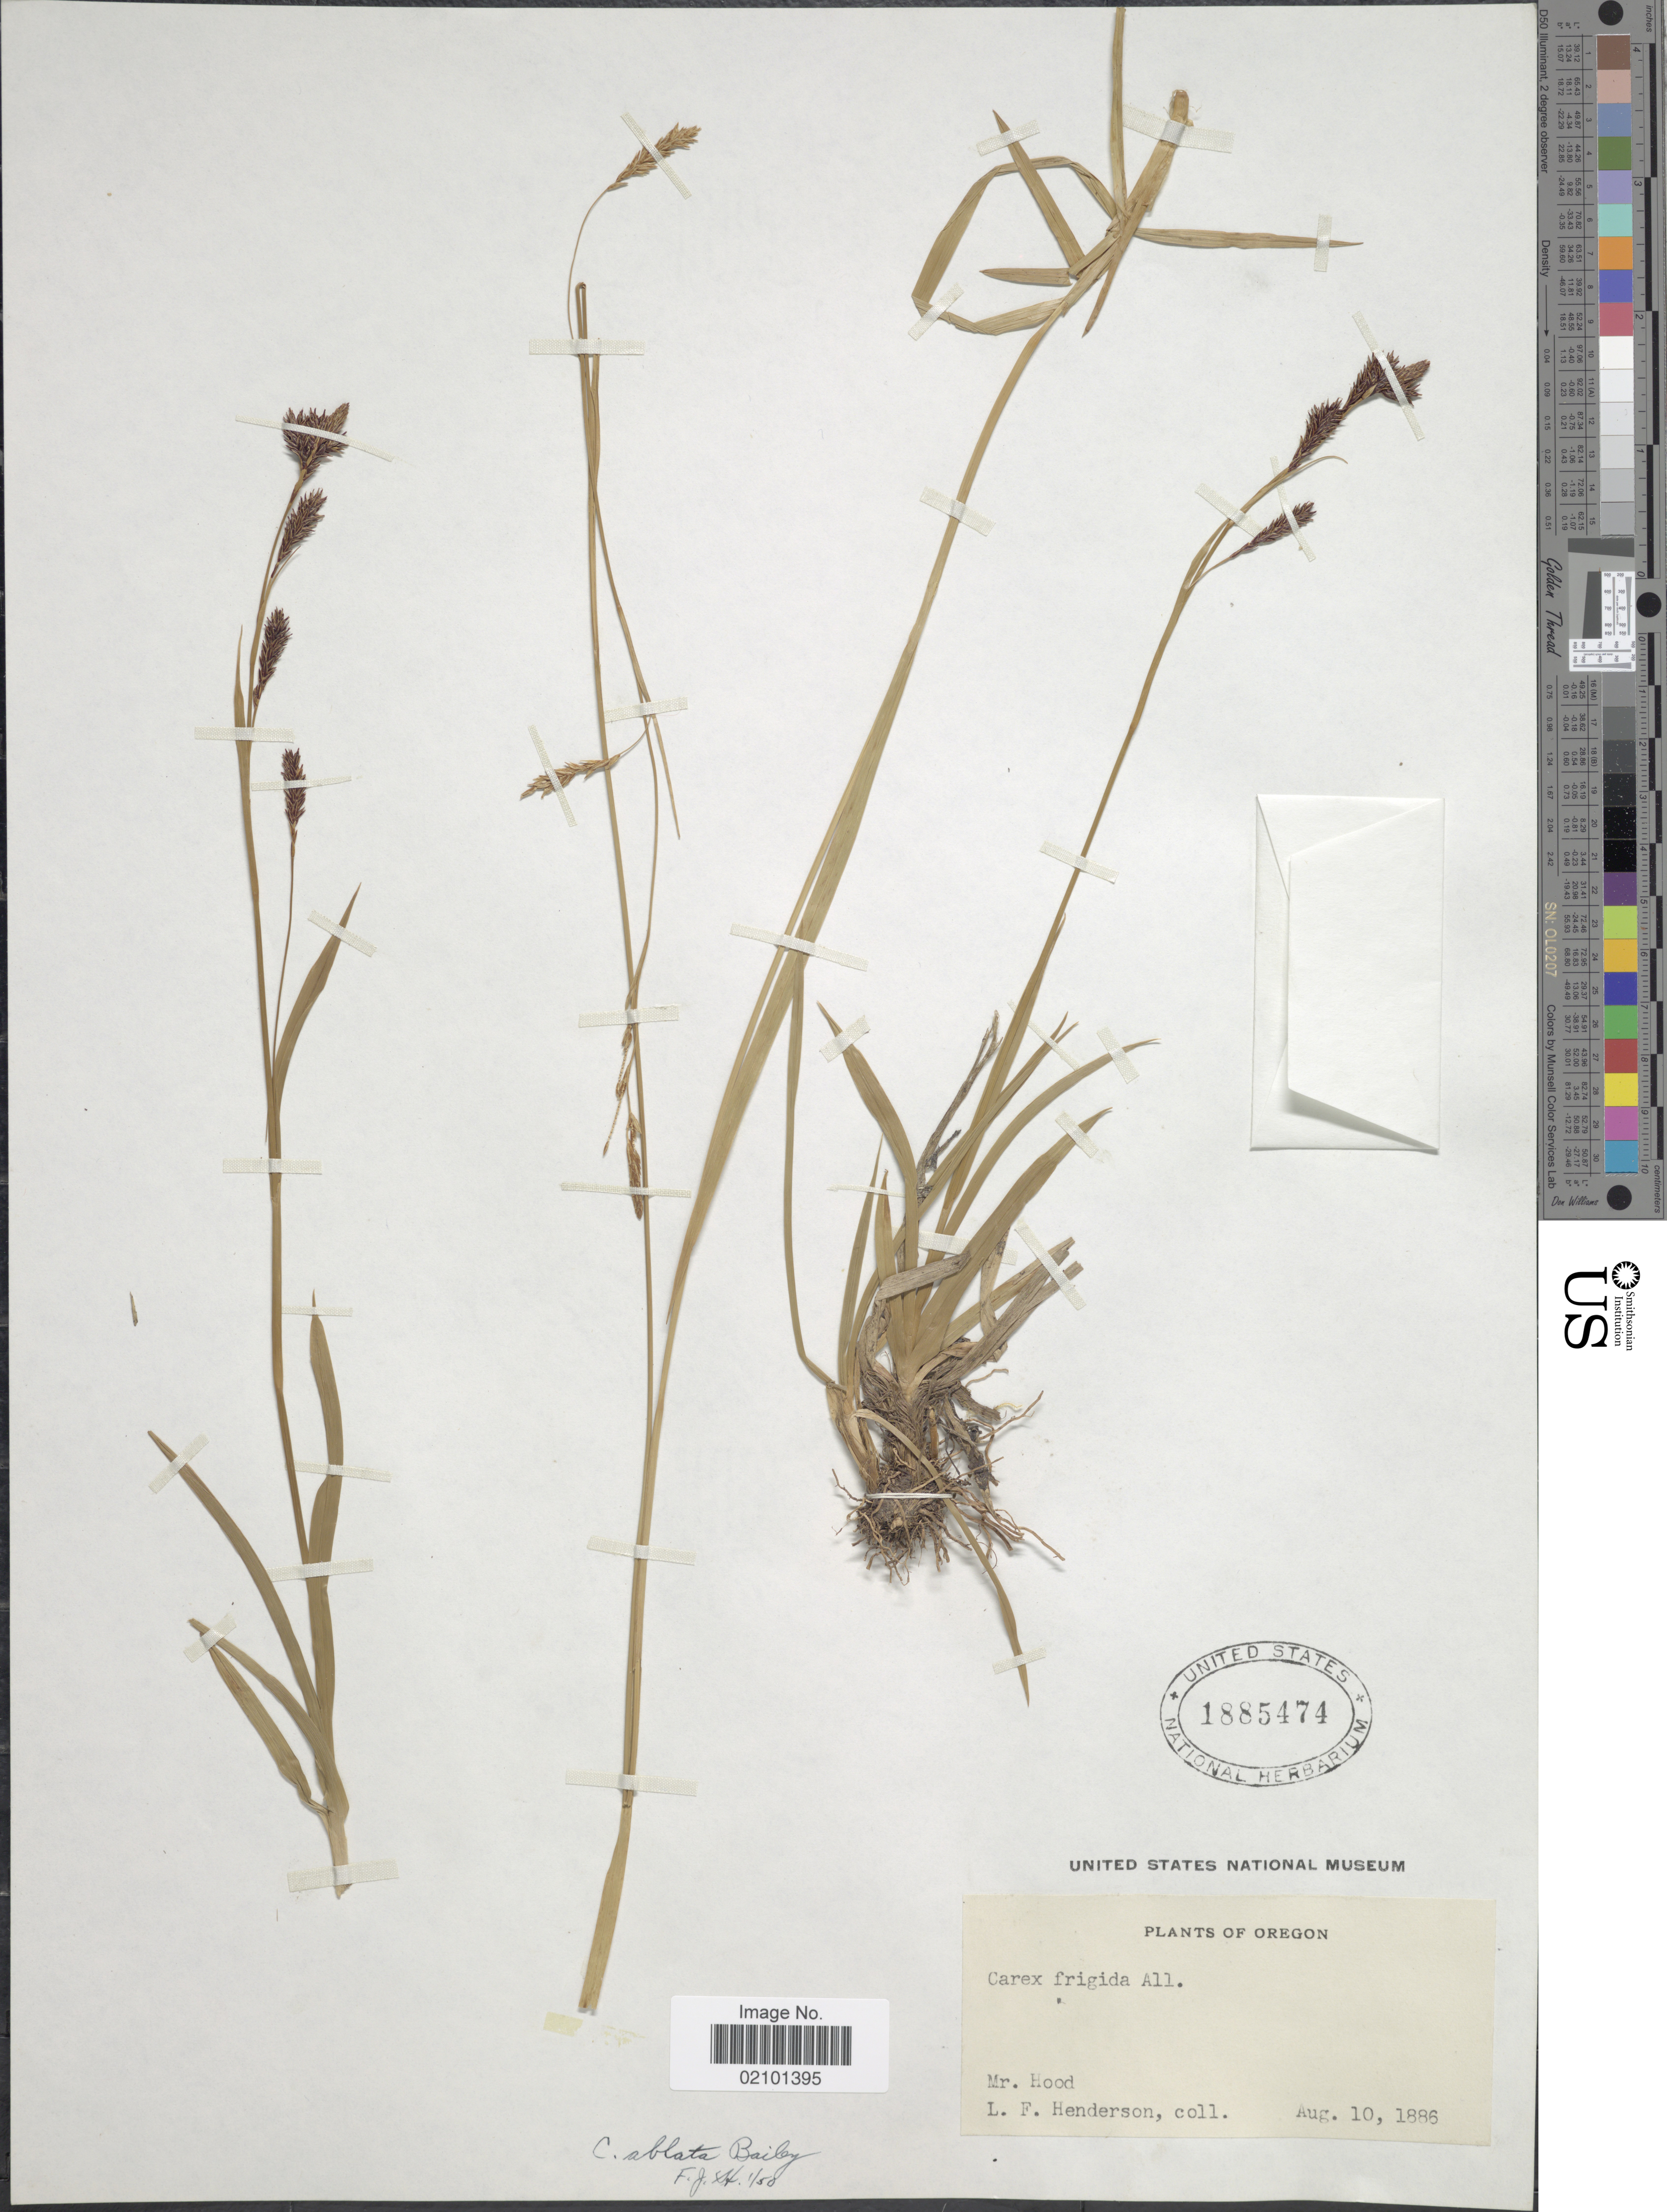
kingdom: Plantae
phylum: Tracheophyta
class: Liliopsida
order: Poales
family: Cyperaceae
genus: Carex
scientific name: Carex ablata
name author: L.H. Bailey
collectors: L. Henderson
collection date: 1886-08-10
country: United States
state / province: Oregon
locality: Mr. Hood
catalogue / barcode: US 1885474